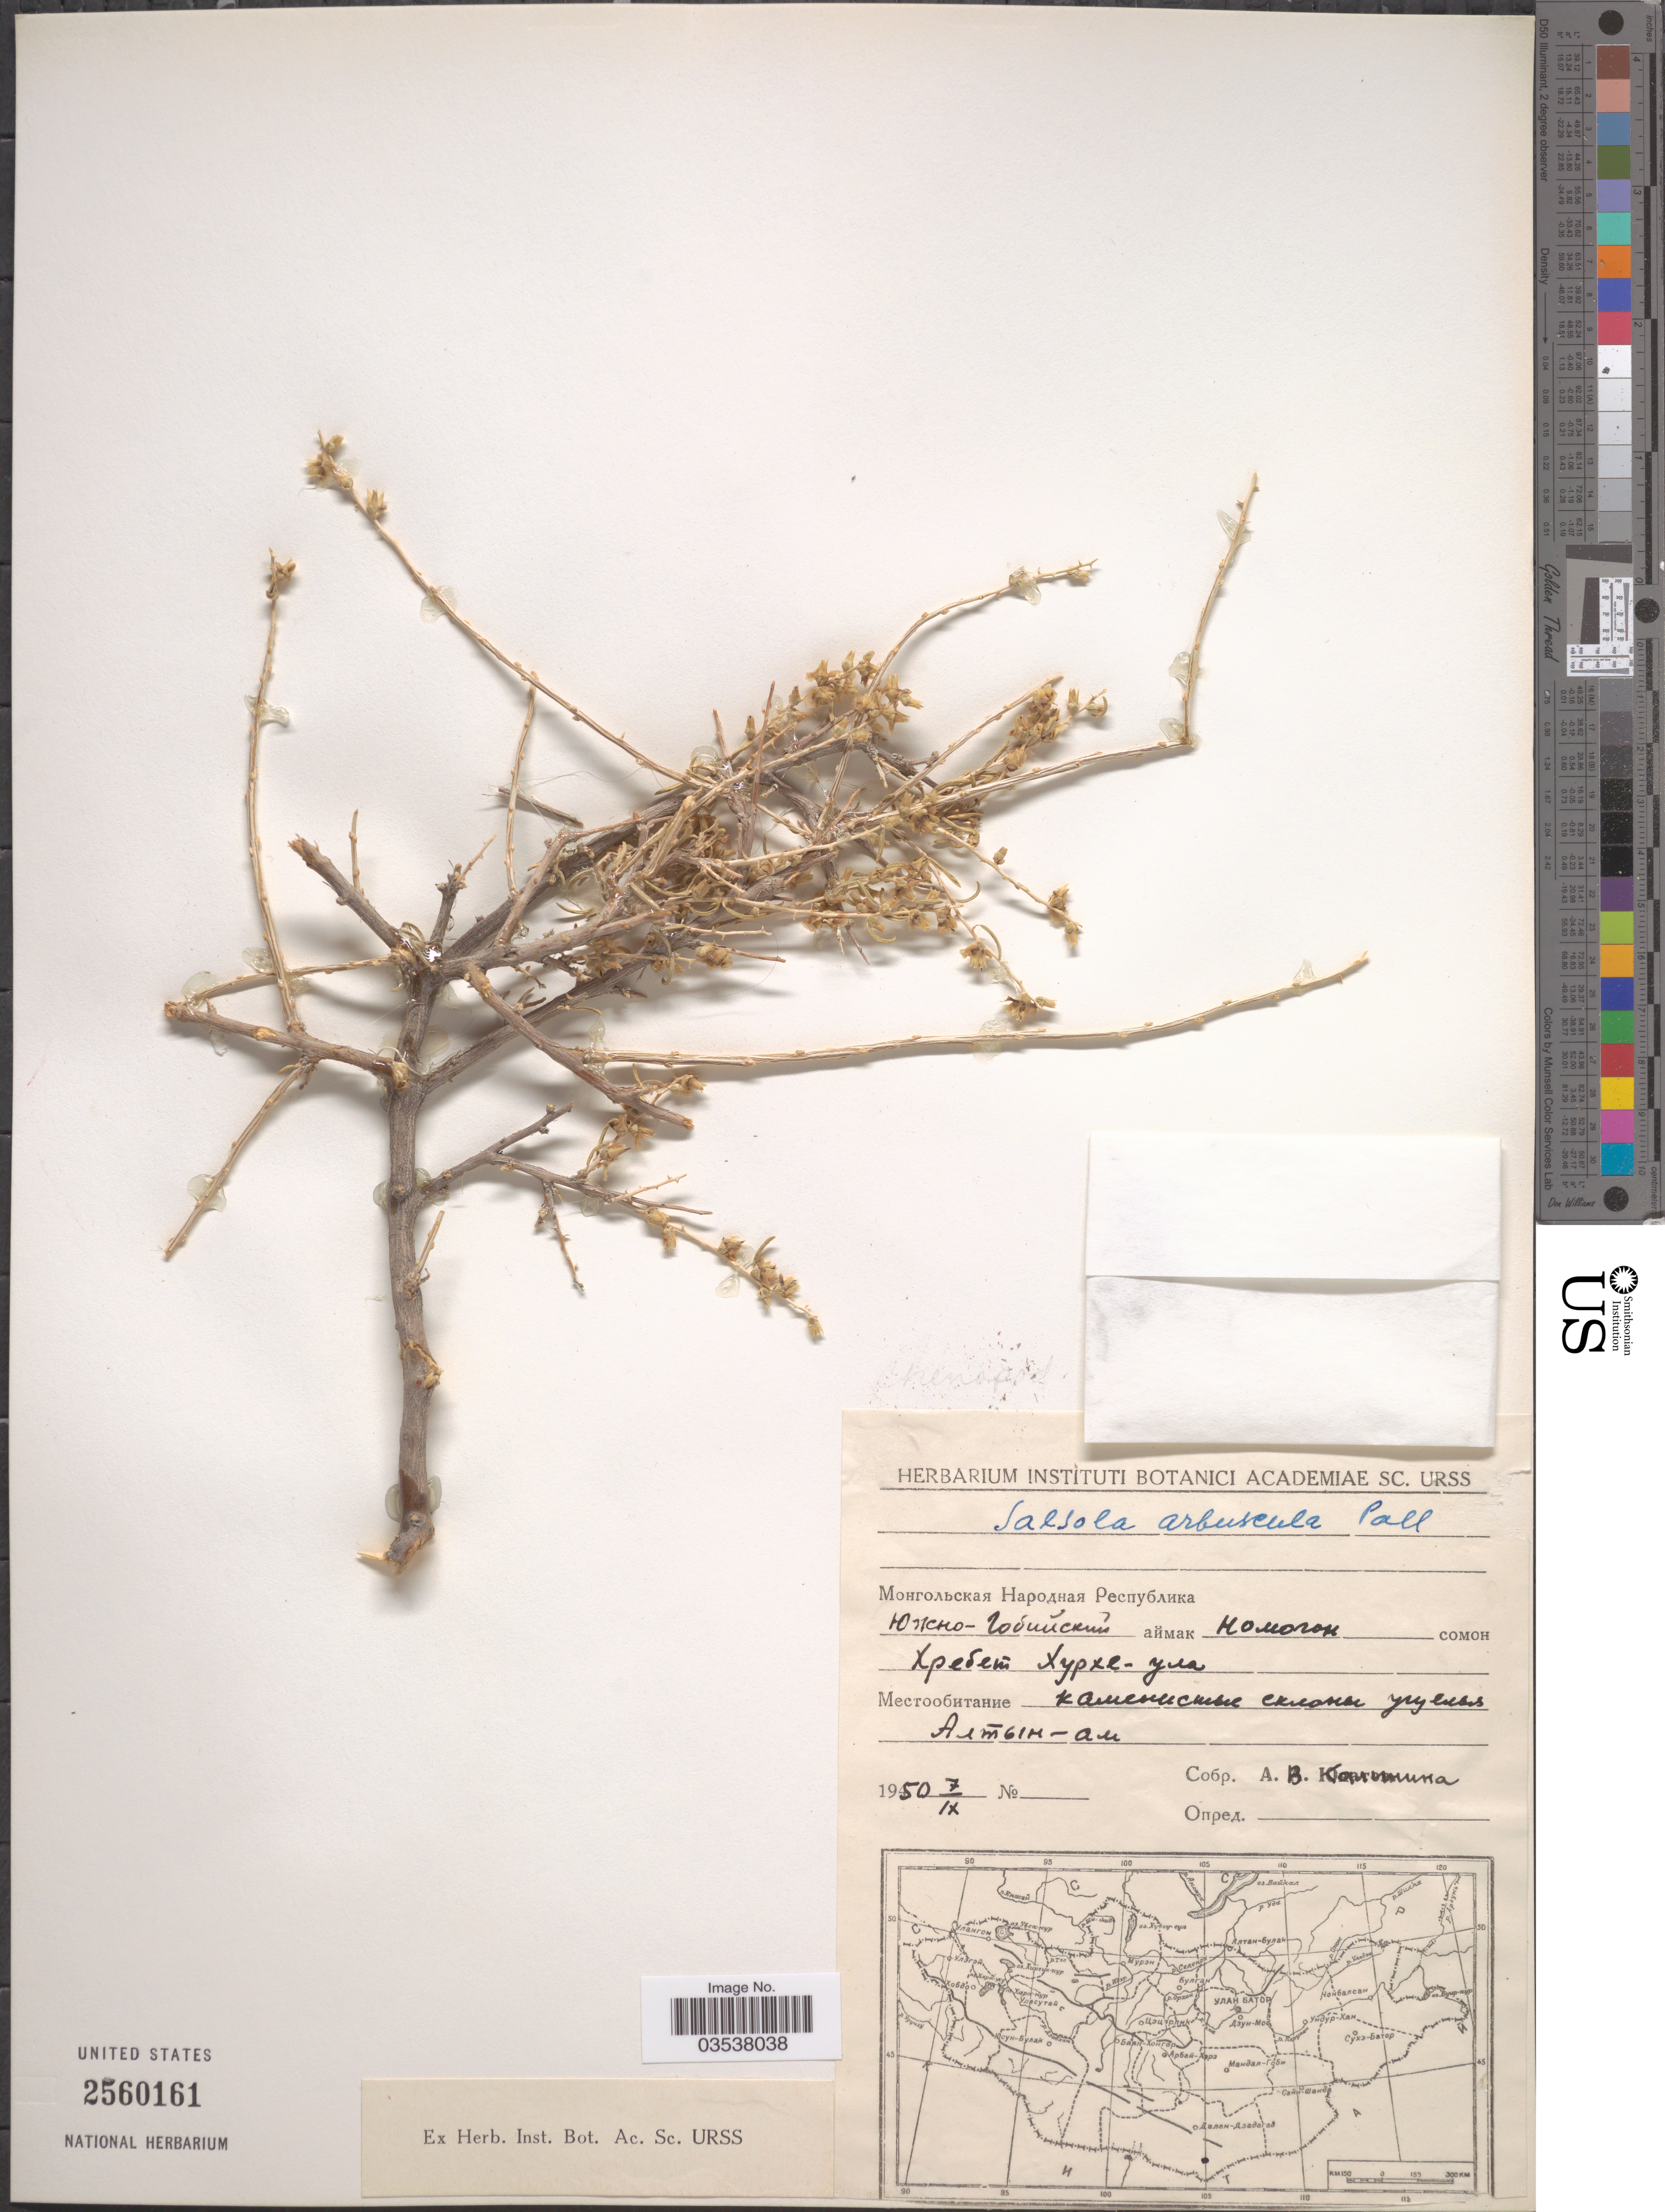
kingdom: Plantae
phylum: Tracheophyta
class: Magnoliopsida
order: Caryophyllales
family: Amaranthaceae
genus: Xylosalsola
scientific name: Xylosalsola arbuscula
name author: (Pall.) Tzvelev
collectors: X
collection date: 1950-09-07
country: Mongolia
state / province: Omnogovi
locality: Nomgon, Horh Uul Mountains.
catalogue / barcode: US 2560161